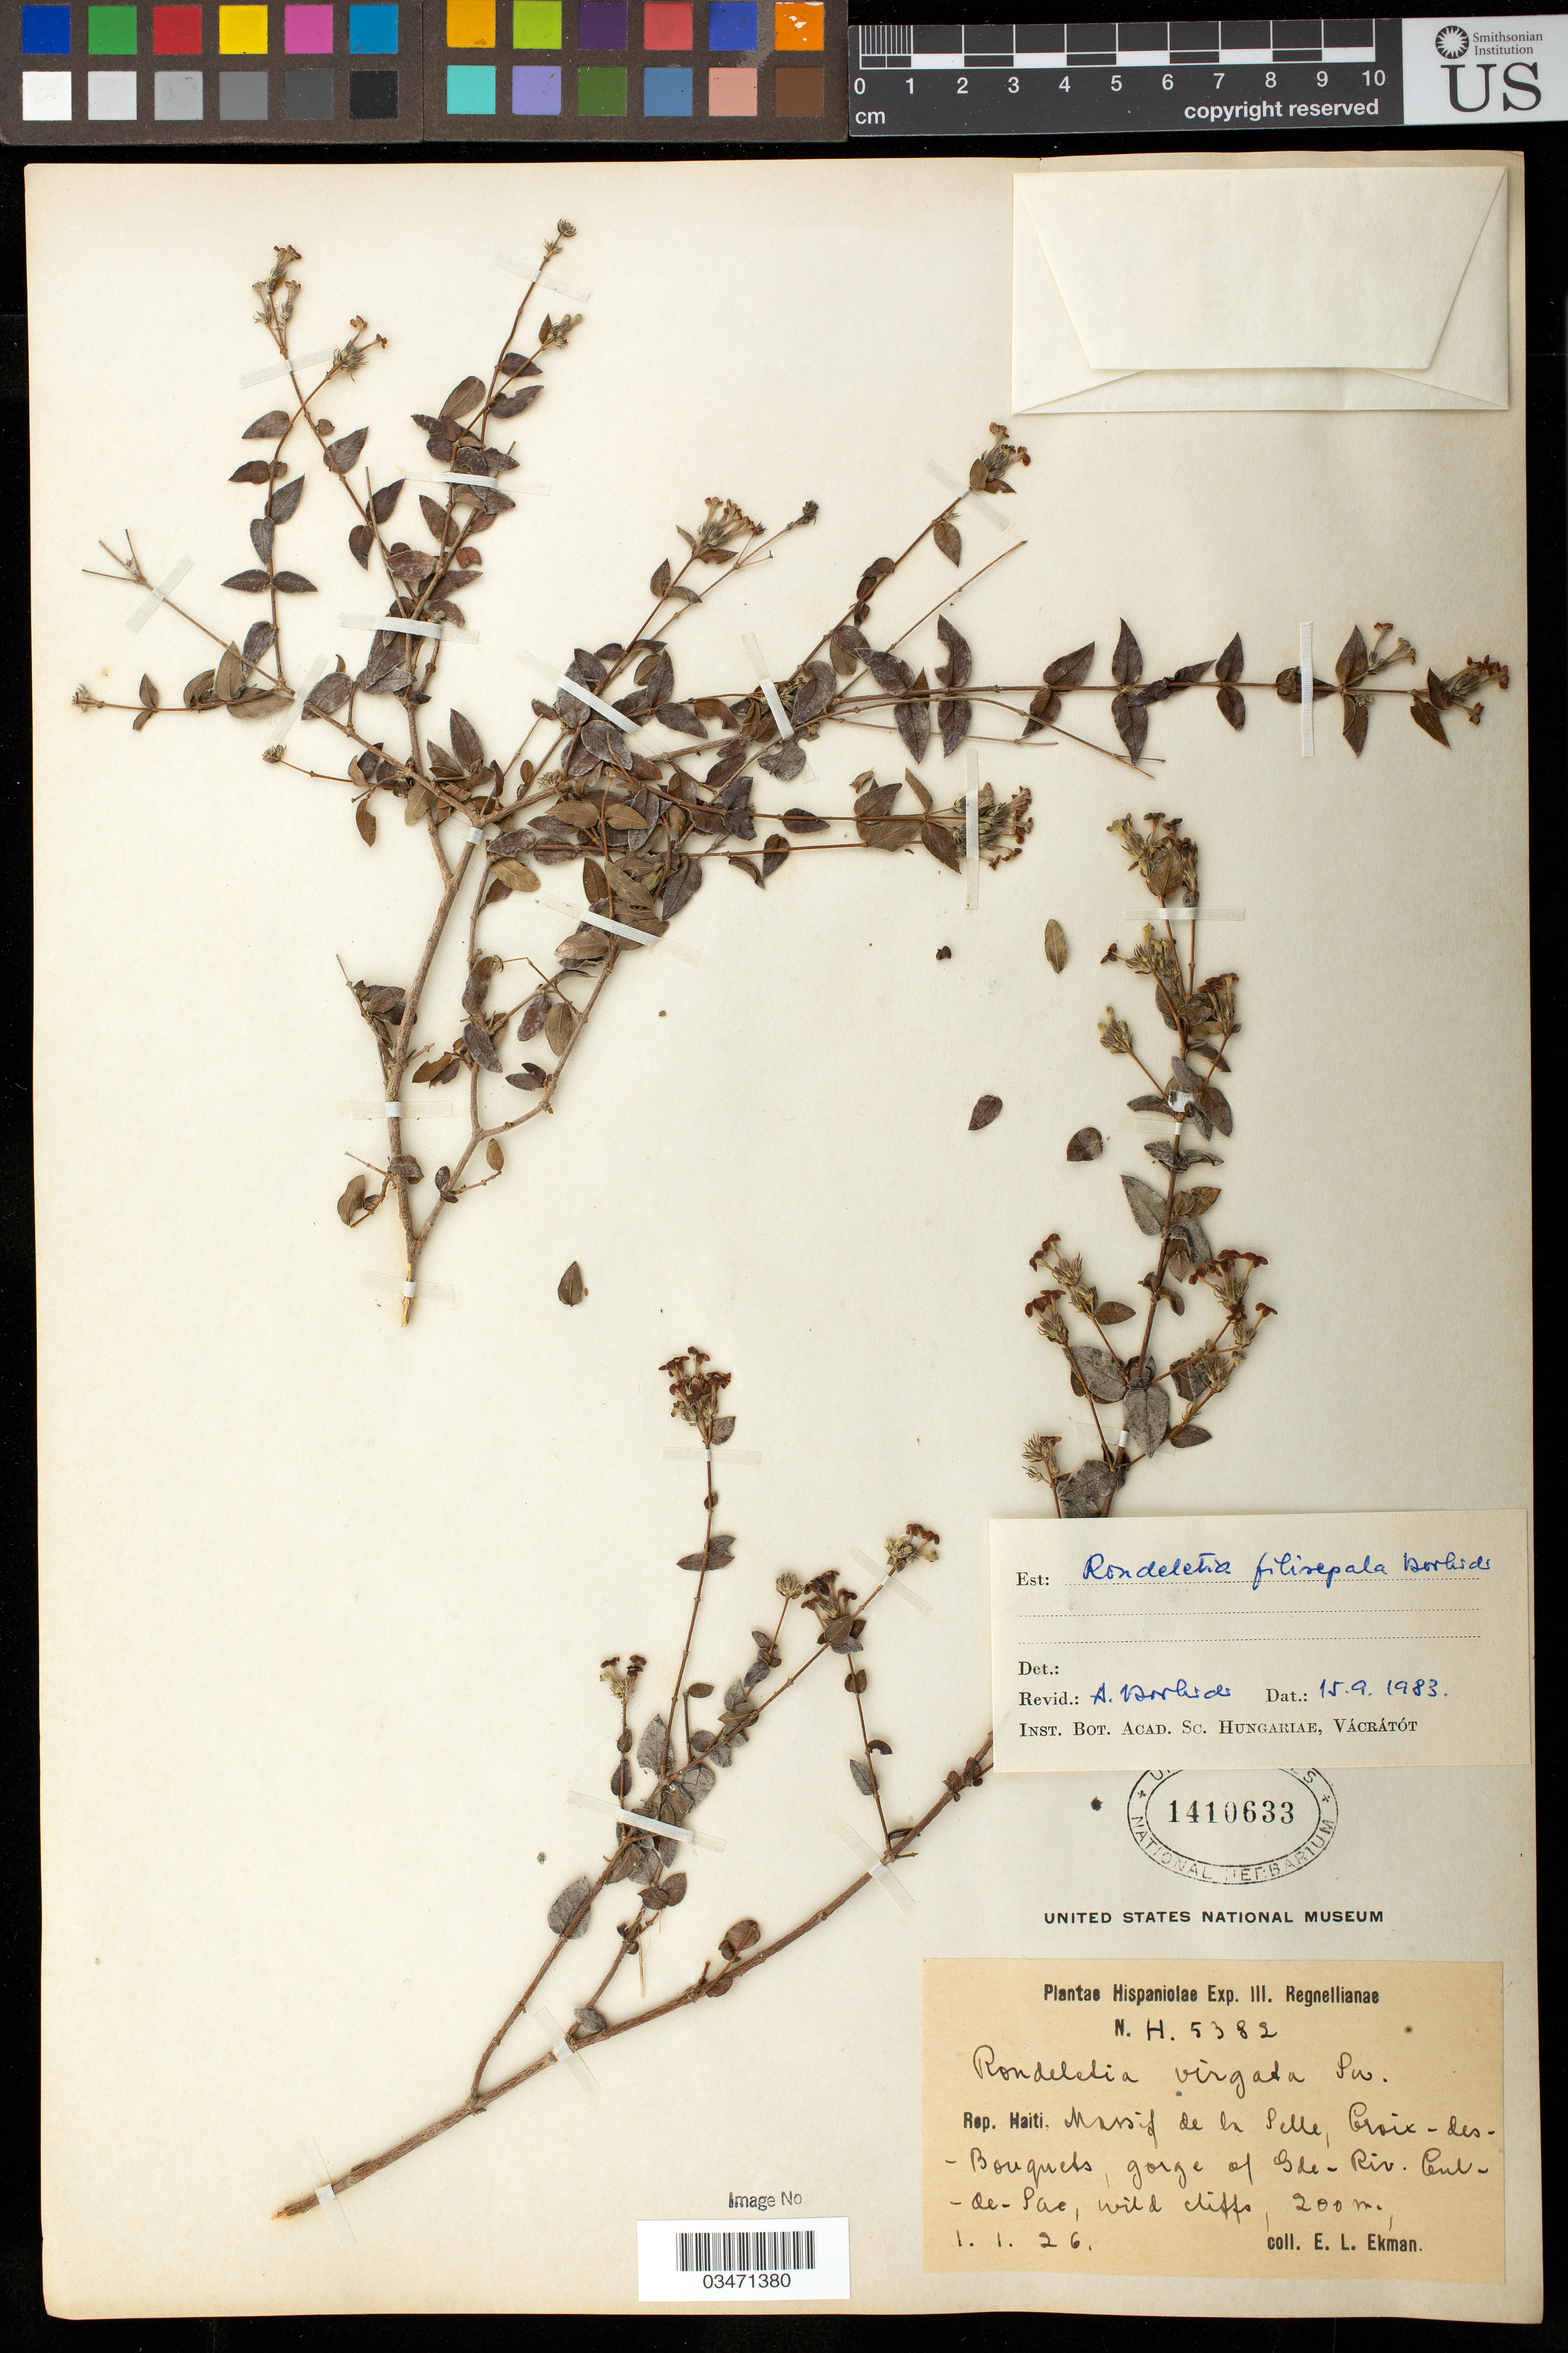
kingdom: Plantae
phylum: Tracheophyta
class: Magnoliopsida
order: Gentianales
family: Rubiaceae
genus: Rondeletia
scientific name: Rondeletia filisepala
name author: Borhidi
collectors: E. L. Ekman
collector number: H5382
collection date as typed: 01 Jan 1926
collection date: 1926-01-01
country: Haiti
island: Hispaniola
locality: Massif de la Selle, Croix-des-Bouquets, gorge of Grande-Rivière de Cul-de-Sac.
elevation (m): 250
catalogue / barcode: US 1410633